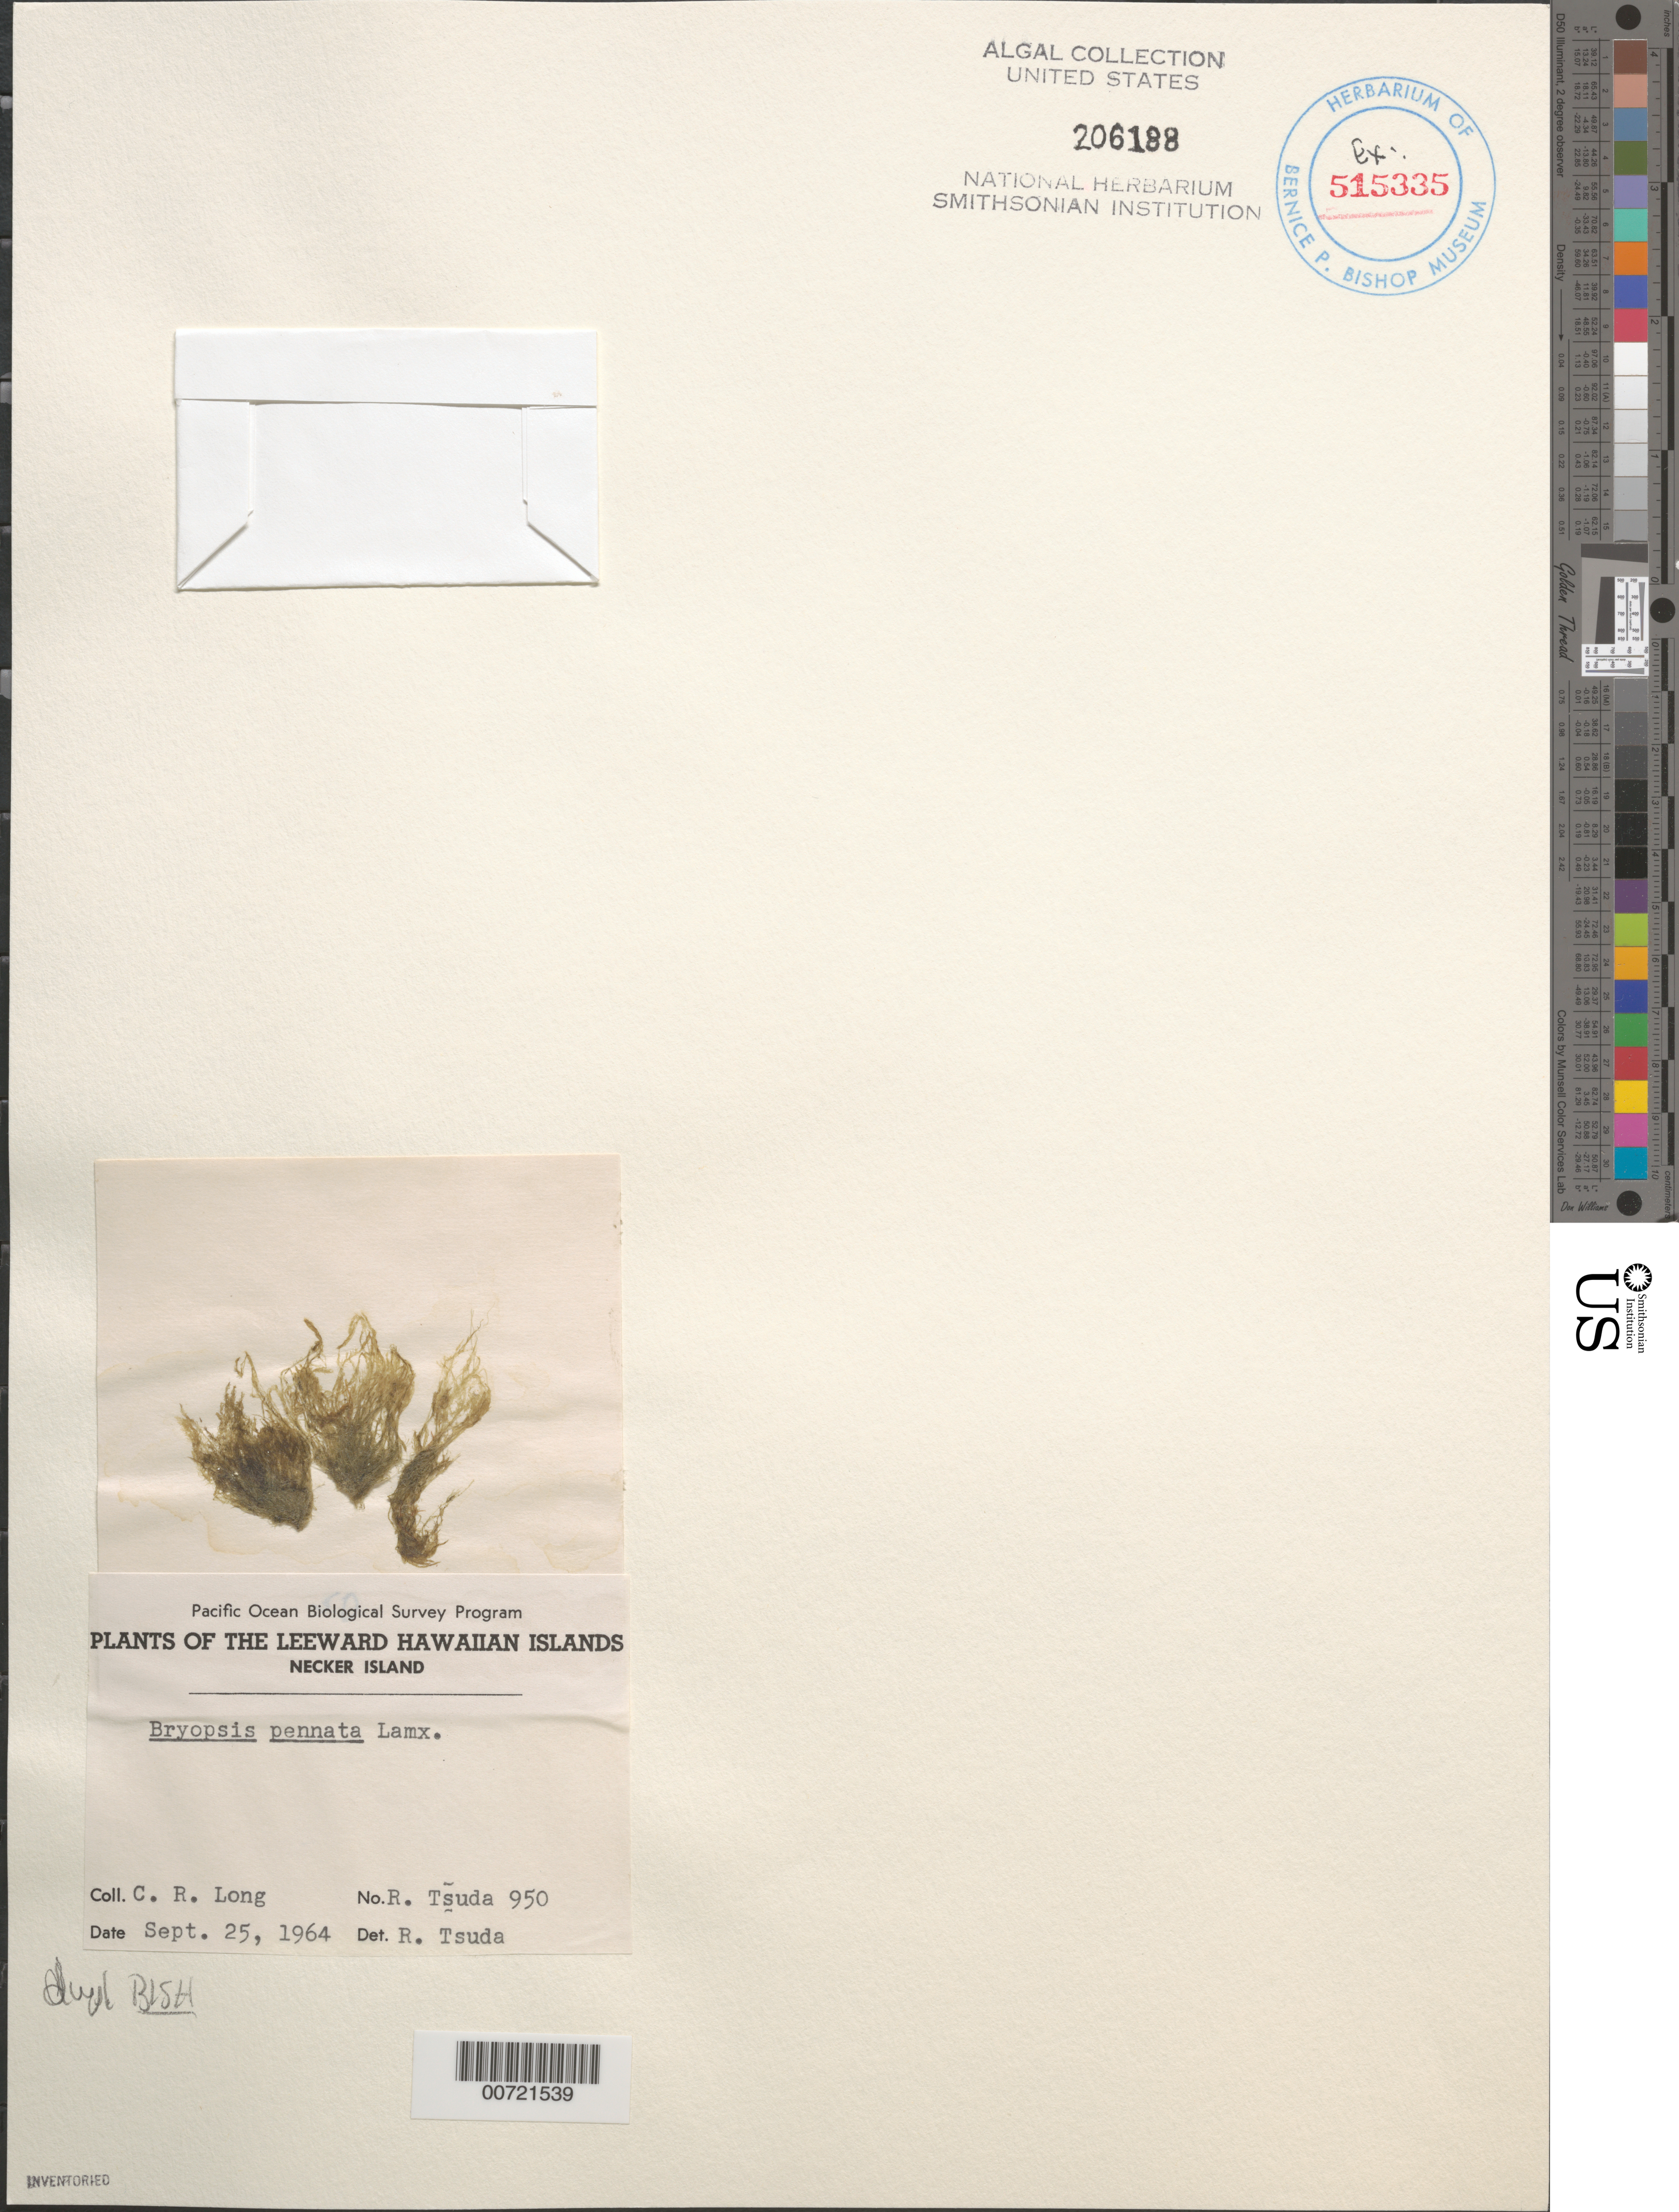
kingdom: Plantae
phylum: Chlorophyta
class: Ulvophyceae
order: Bryopsidales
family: Bryopsidaceae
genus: Bryopsis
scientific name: Bryopsis pennata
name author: J.V.Lamouroux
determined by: Tsuda, R. T.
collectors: C. R. Long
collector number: RT 950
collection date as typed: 25 Sep 1964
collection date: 1964-09-25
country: United States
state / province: Hawaii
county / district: Honolulu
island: Necker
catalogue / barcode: US 206188